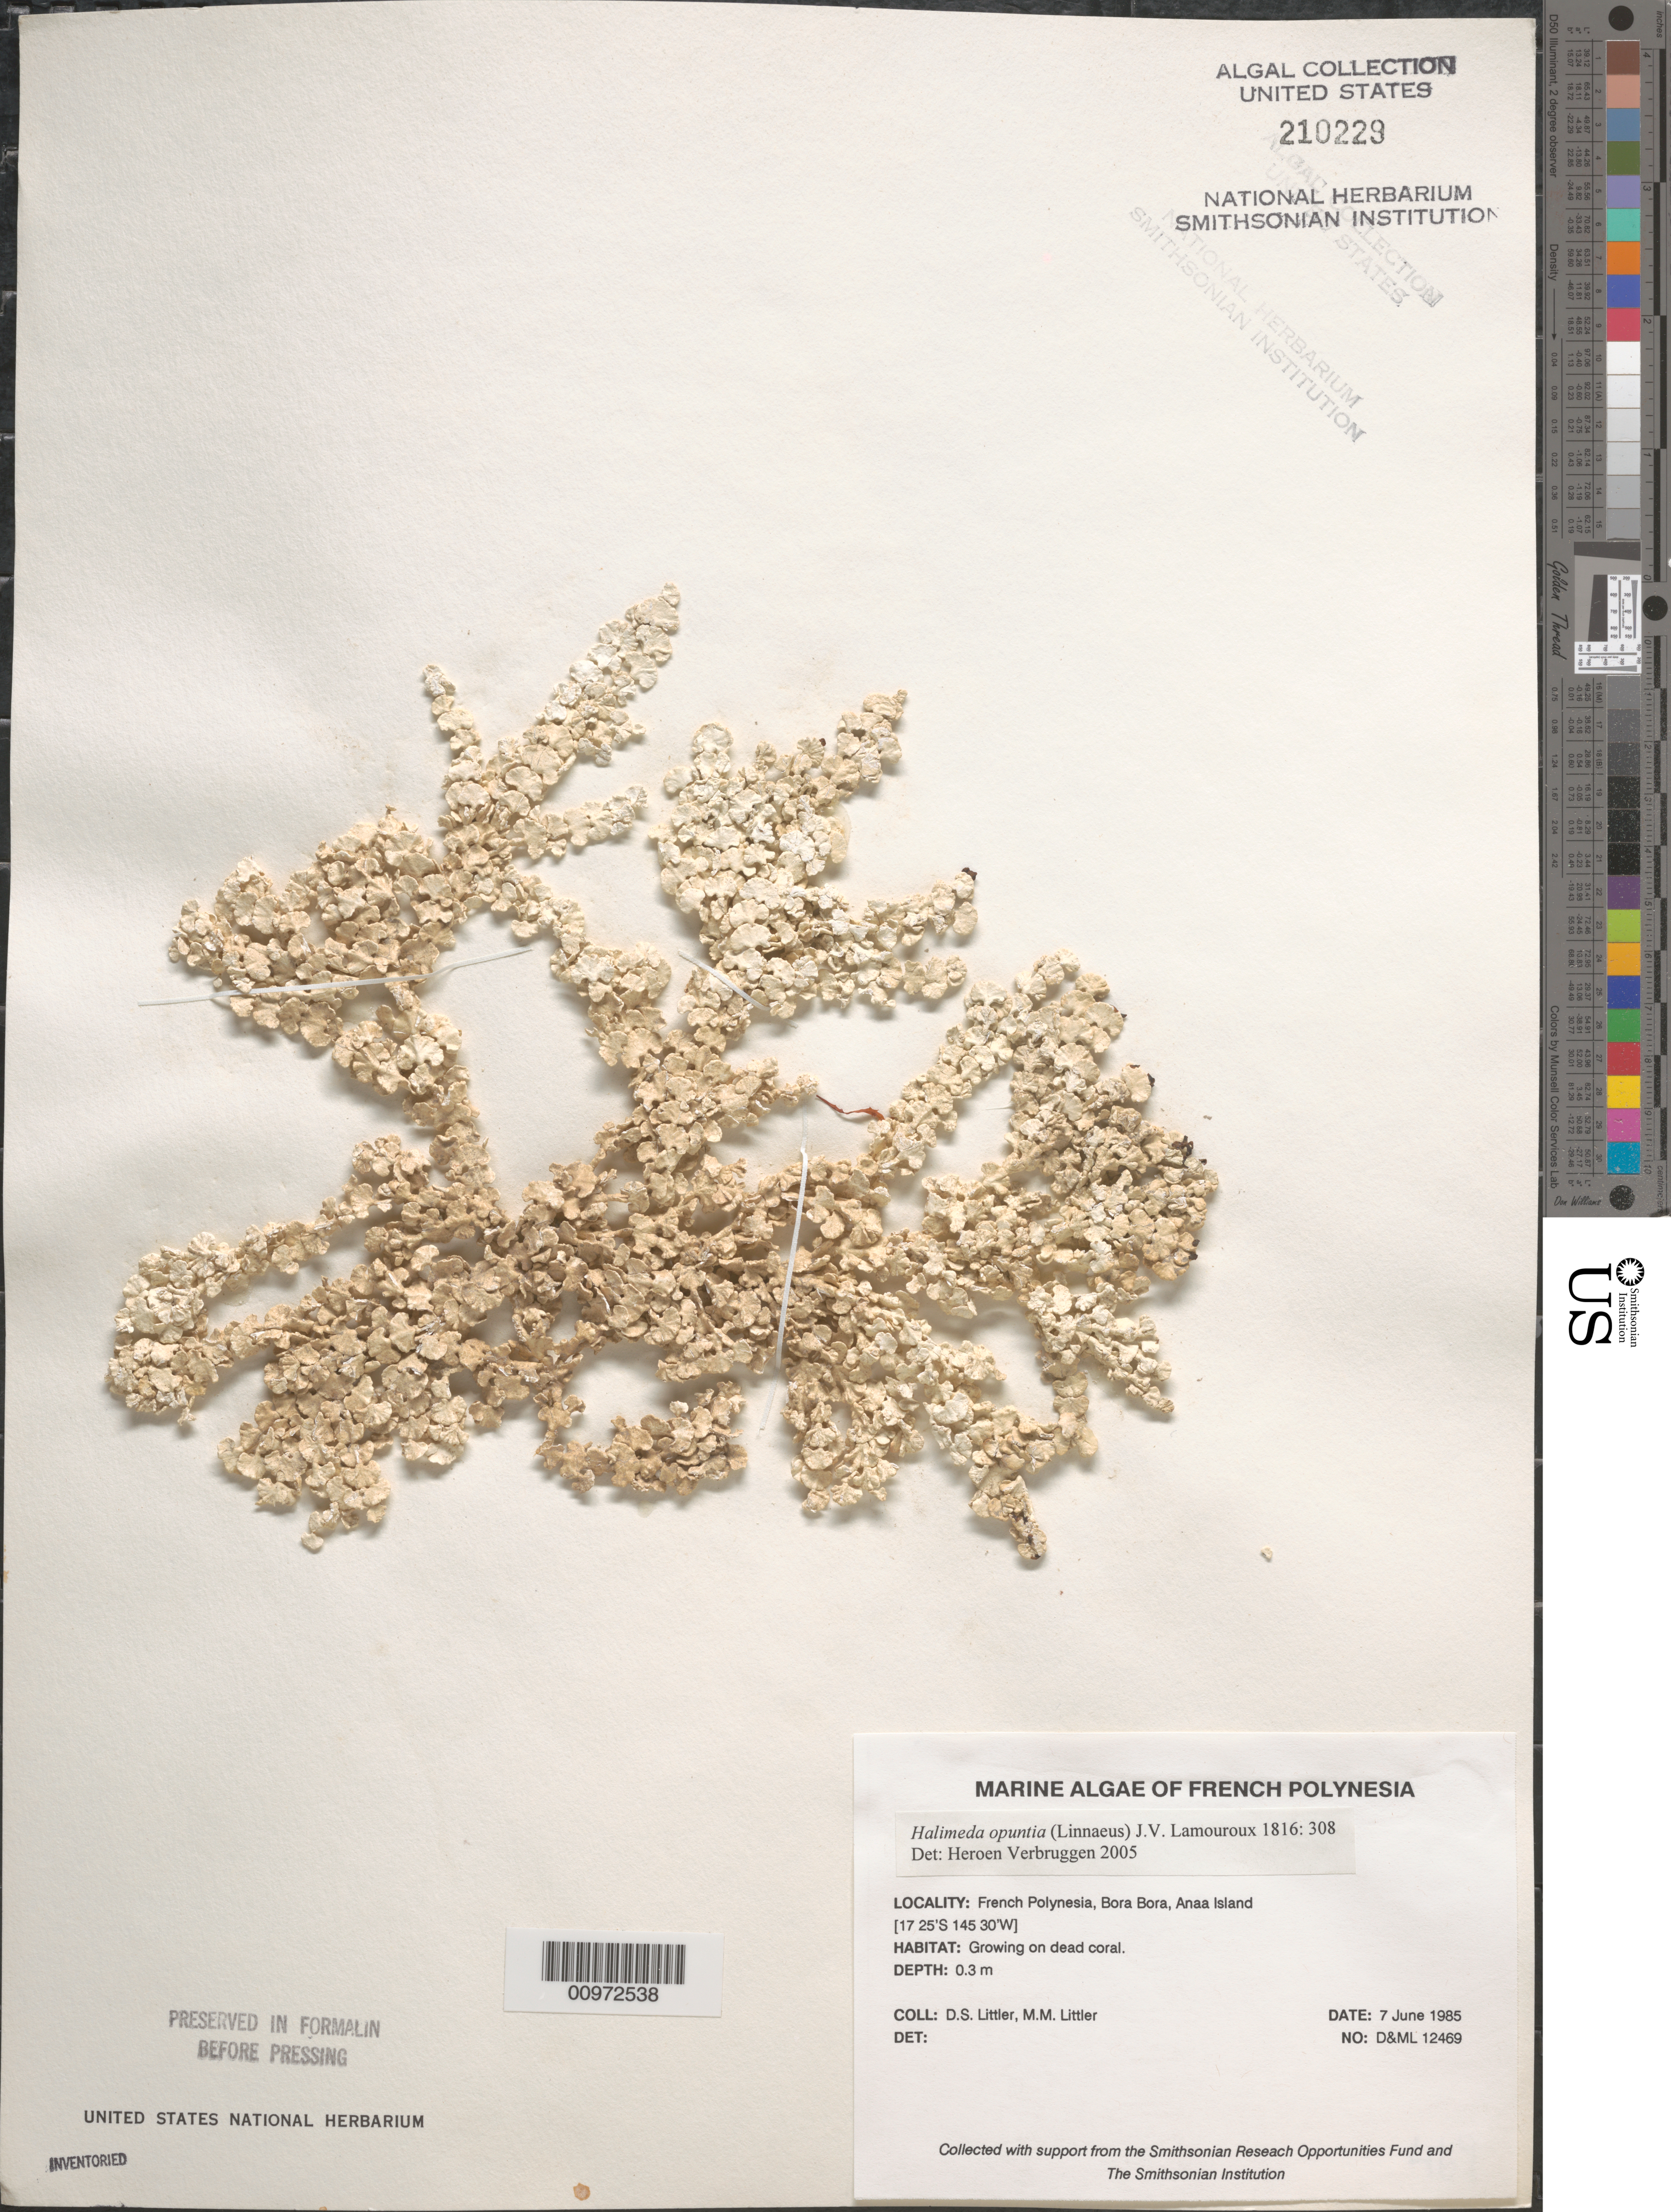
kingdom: Plantae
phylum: Chlorophyta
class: Ulvophyceae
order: Bryopsidales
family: Halimedaceae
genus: Halimeda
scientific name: Halimeda opuntia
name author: (L.) J.V.Lamouroux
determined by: Verbruggen, H.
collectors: D. S. Littler & M. M. Littler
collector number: D&ML 12469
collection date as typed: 07 Jun 1985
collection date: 1985-06-07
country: French Polynesia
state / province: Iles Sous-le-Vent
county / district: Bora Bora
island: Bora Bora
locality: Anaa Island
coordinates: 17 25'S, 145 30'W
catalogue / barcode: US 210229